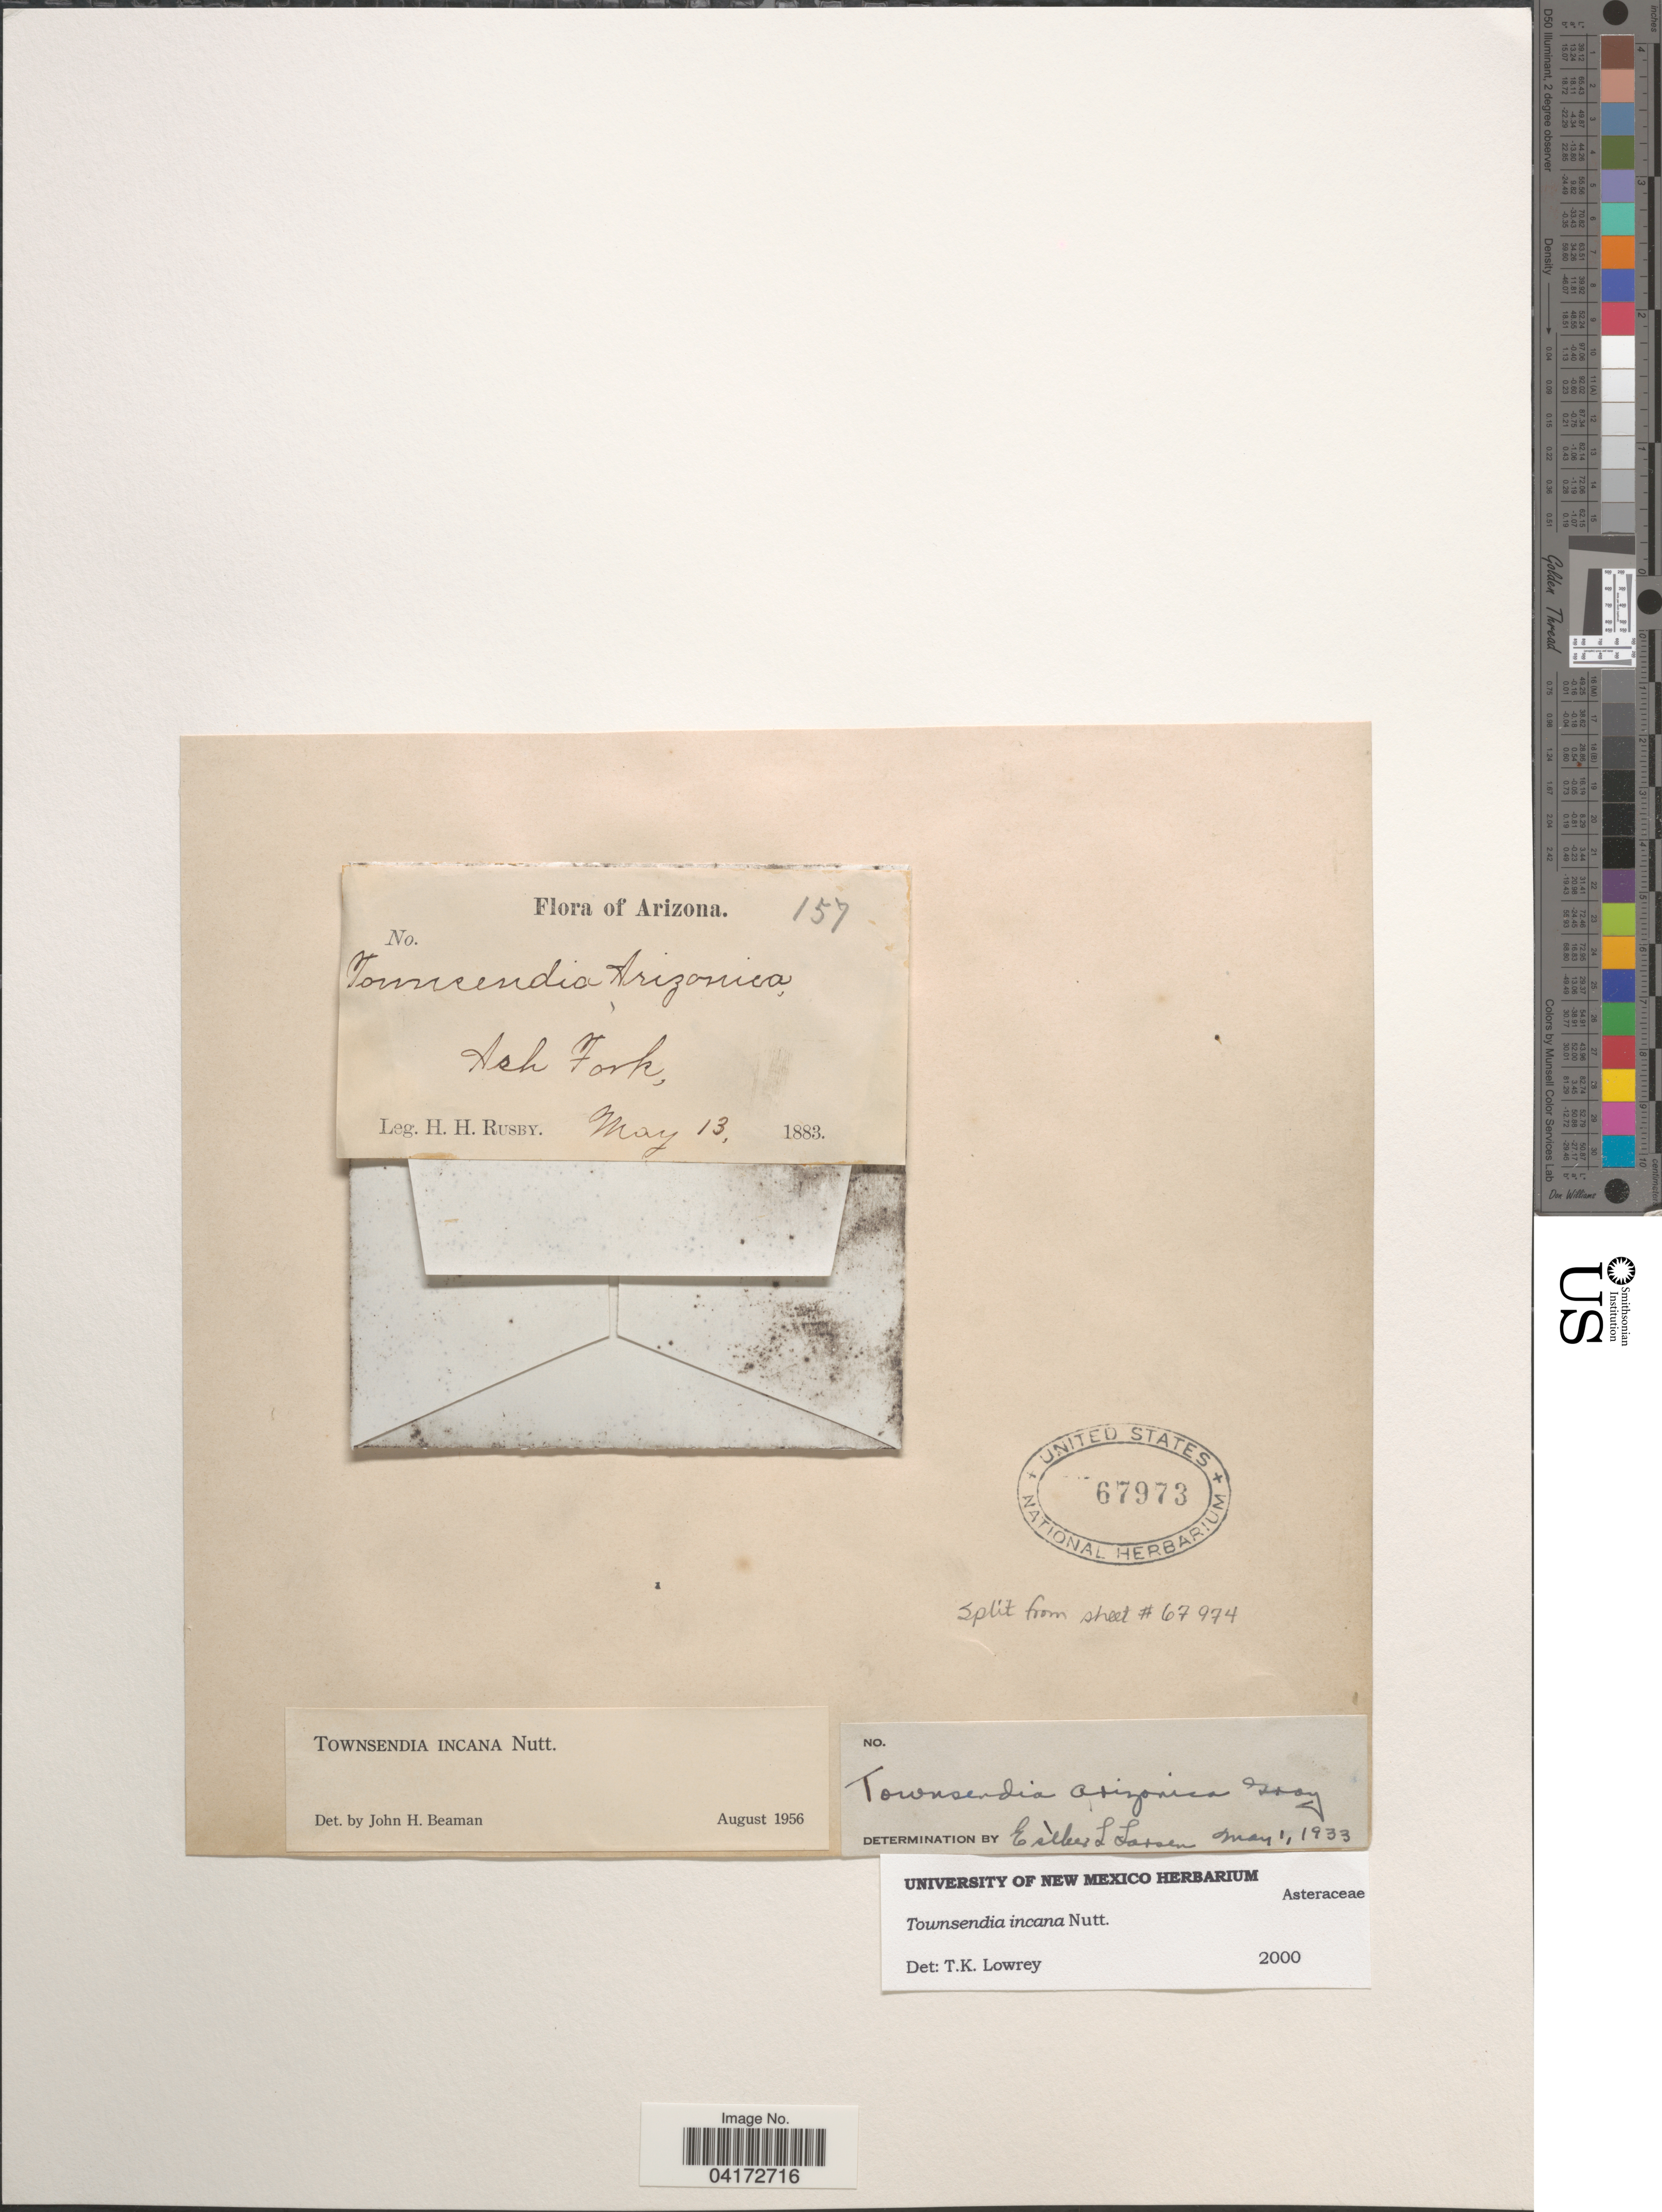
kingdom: Plantae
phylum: Tracheophyta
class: Magnoliopsida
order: Asterales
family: Asteraceae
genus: Townsendia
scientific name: Townsendia incana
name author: Nutt.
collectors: H. H. Rusby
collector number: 157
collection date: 1883-05-13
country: United States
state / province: Arizona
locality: Ash Fork.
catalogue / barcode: US 67973